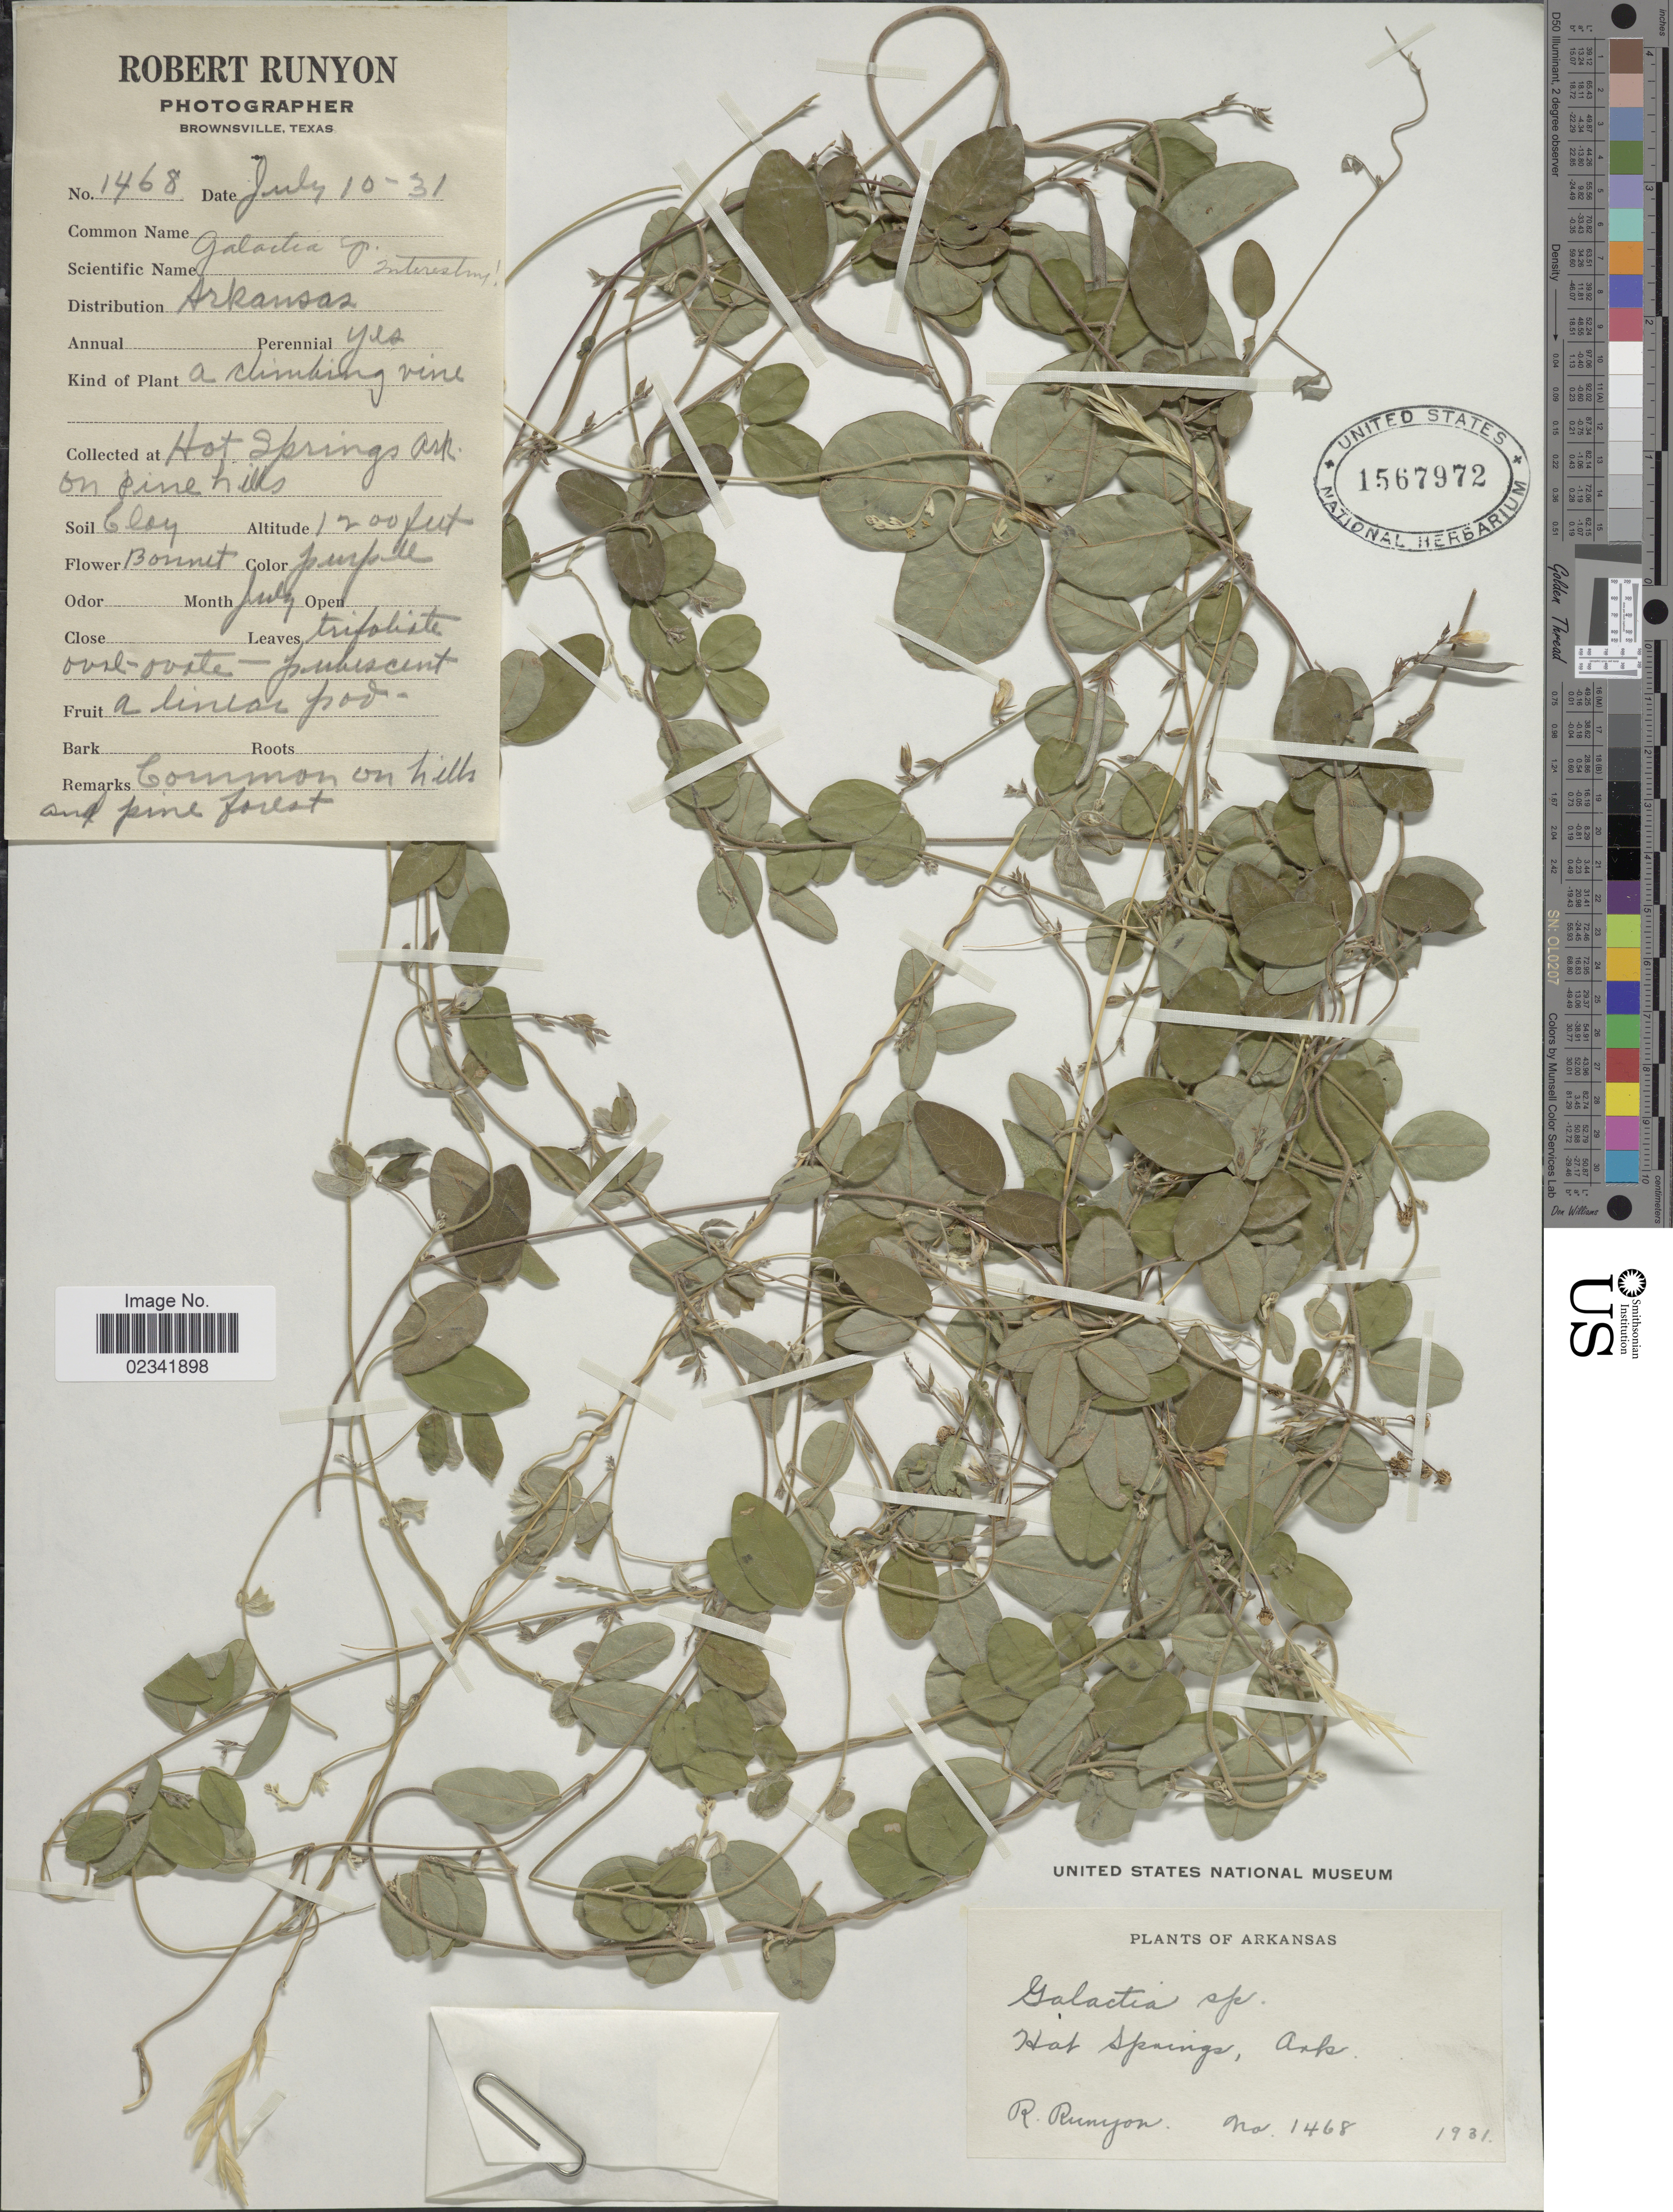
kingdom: Plantae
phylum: Tracheophyta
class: Magnoliopsida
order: Fabales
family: Fabaceae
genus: Galactia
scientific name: Galactia volubilis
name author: (L.) Britton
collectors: R. Runyon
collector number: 1468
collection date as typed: Transcribed d/m/y: 10/7/31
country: United States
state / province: Arkansas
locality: Hot Springs, Ark., on pine hills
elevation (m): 366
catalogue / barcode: US 1567972